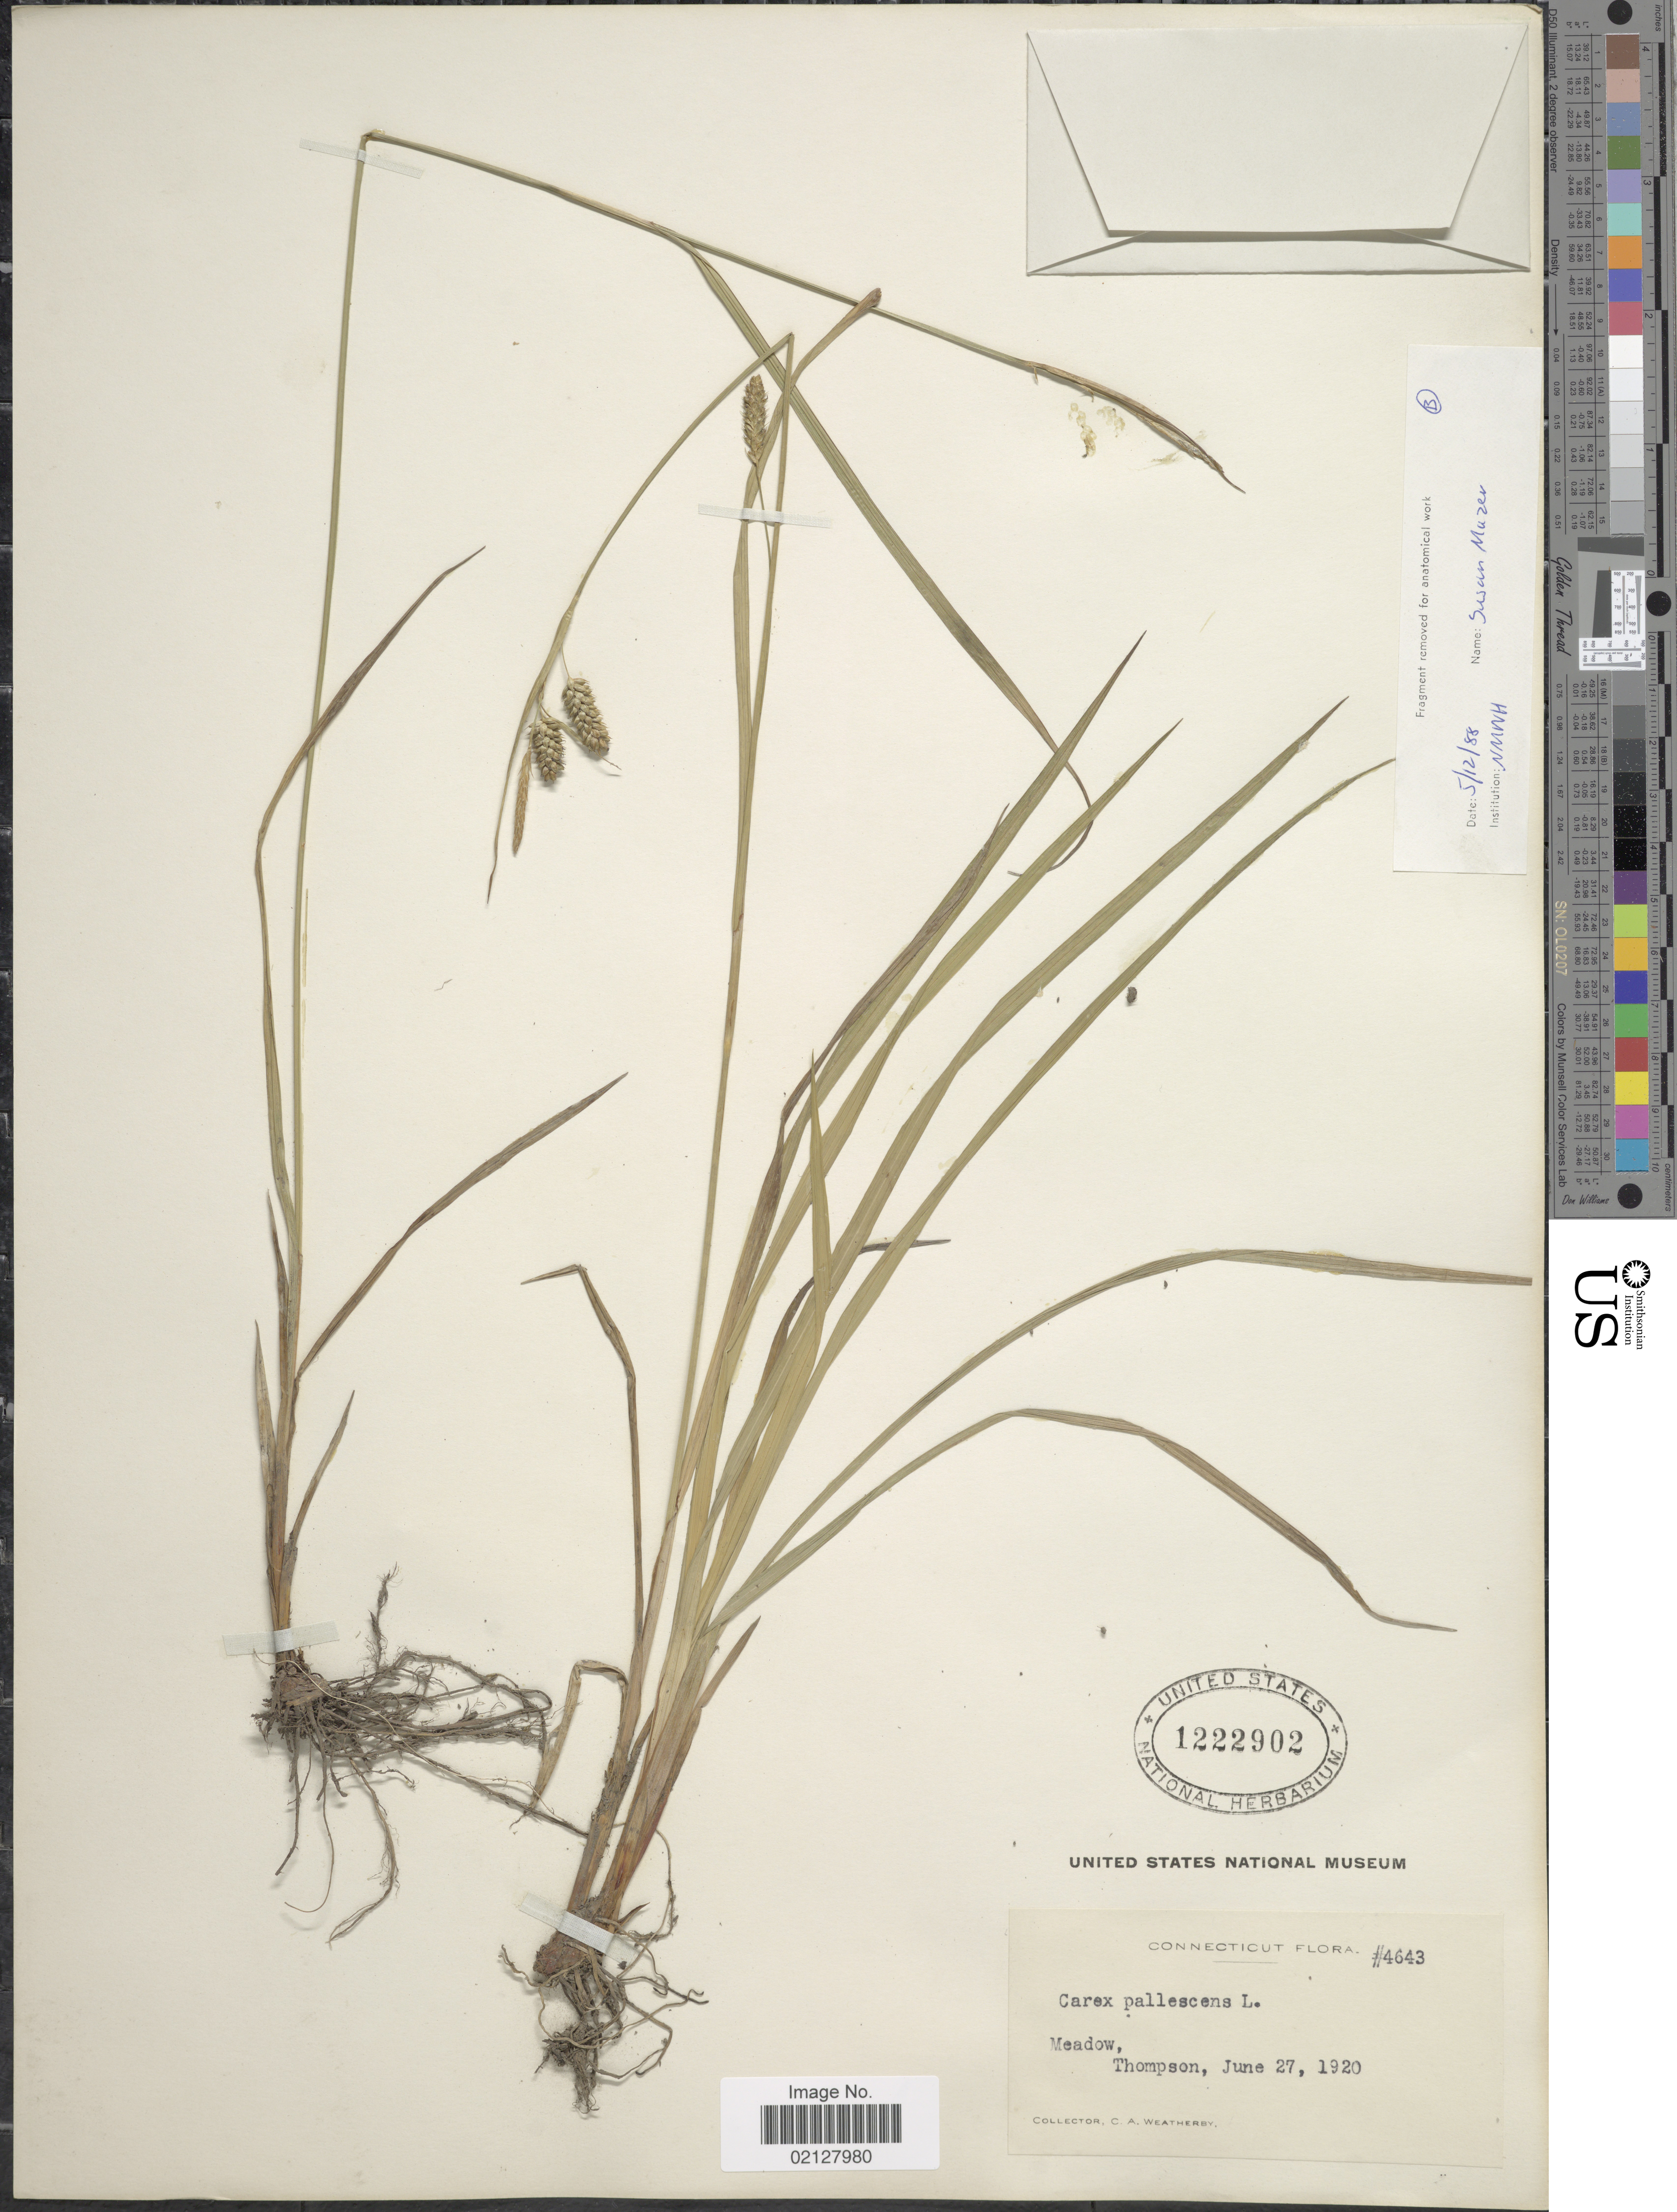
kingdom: Plantae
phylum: Tracheophyta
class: Liliopsida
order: Poales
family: Cyperaceae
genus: Carex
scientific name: Carex pallescens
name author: L.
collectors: C. A. Weatherby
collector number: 4643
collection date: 1920-06-27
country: United States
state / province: Connecticut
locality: Meadow, Thompson.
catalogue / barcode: US 1222902